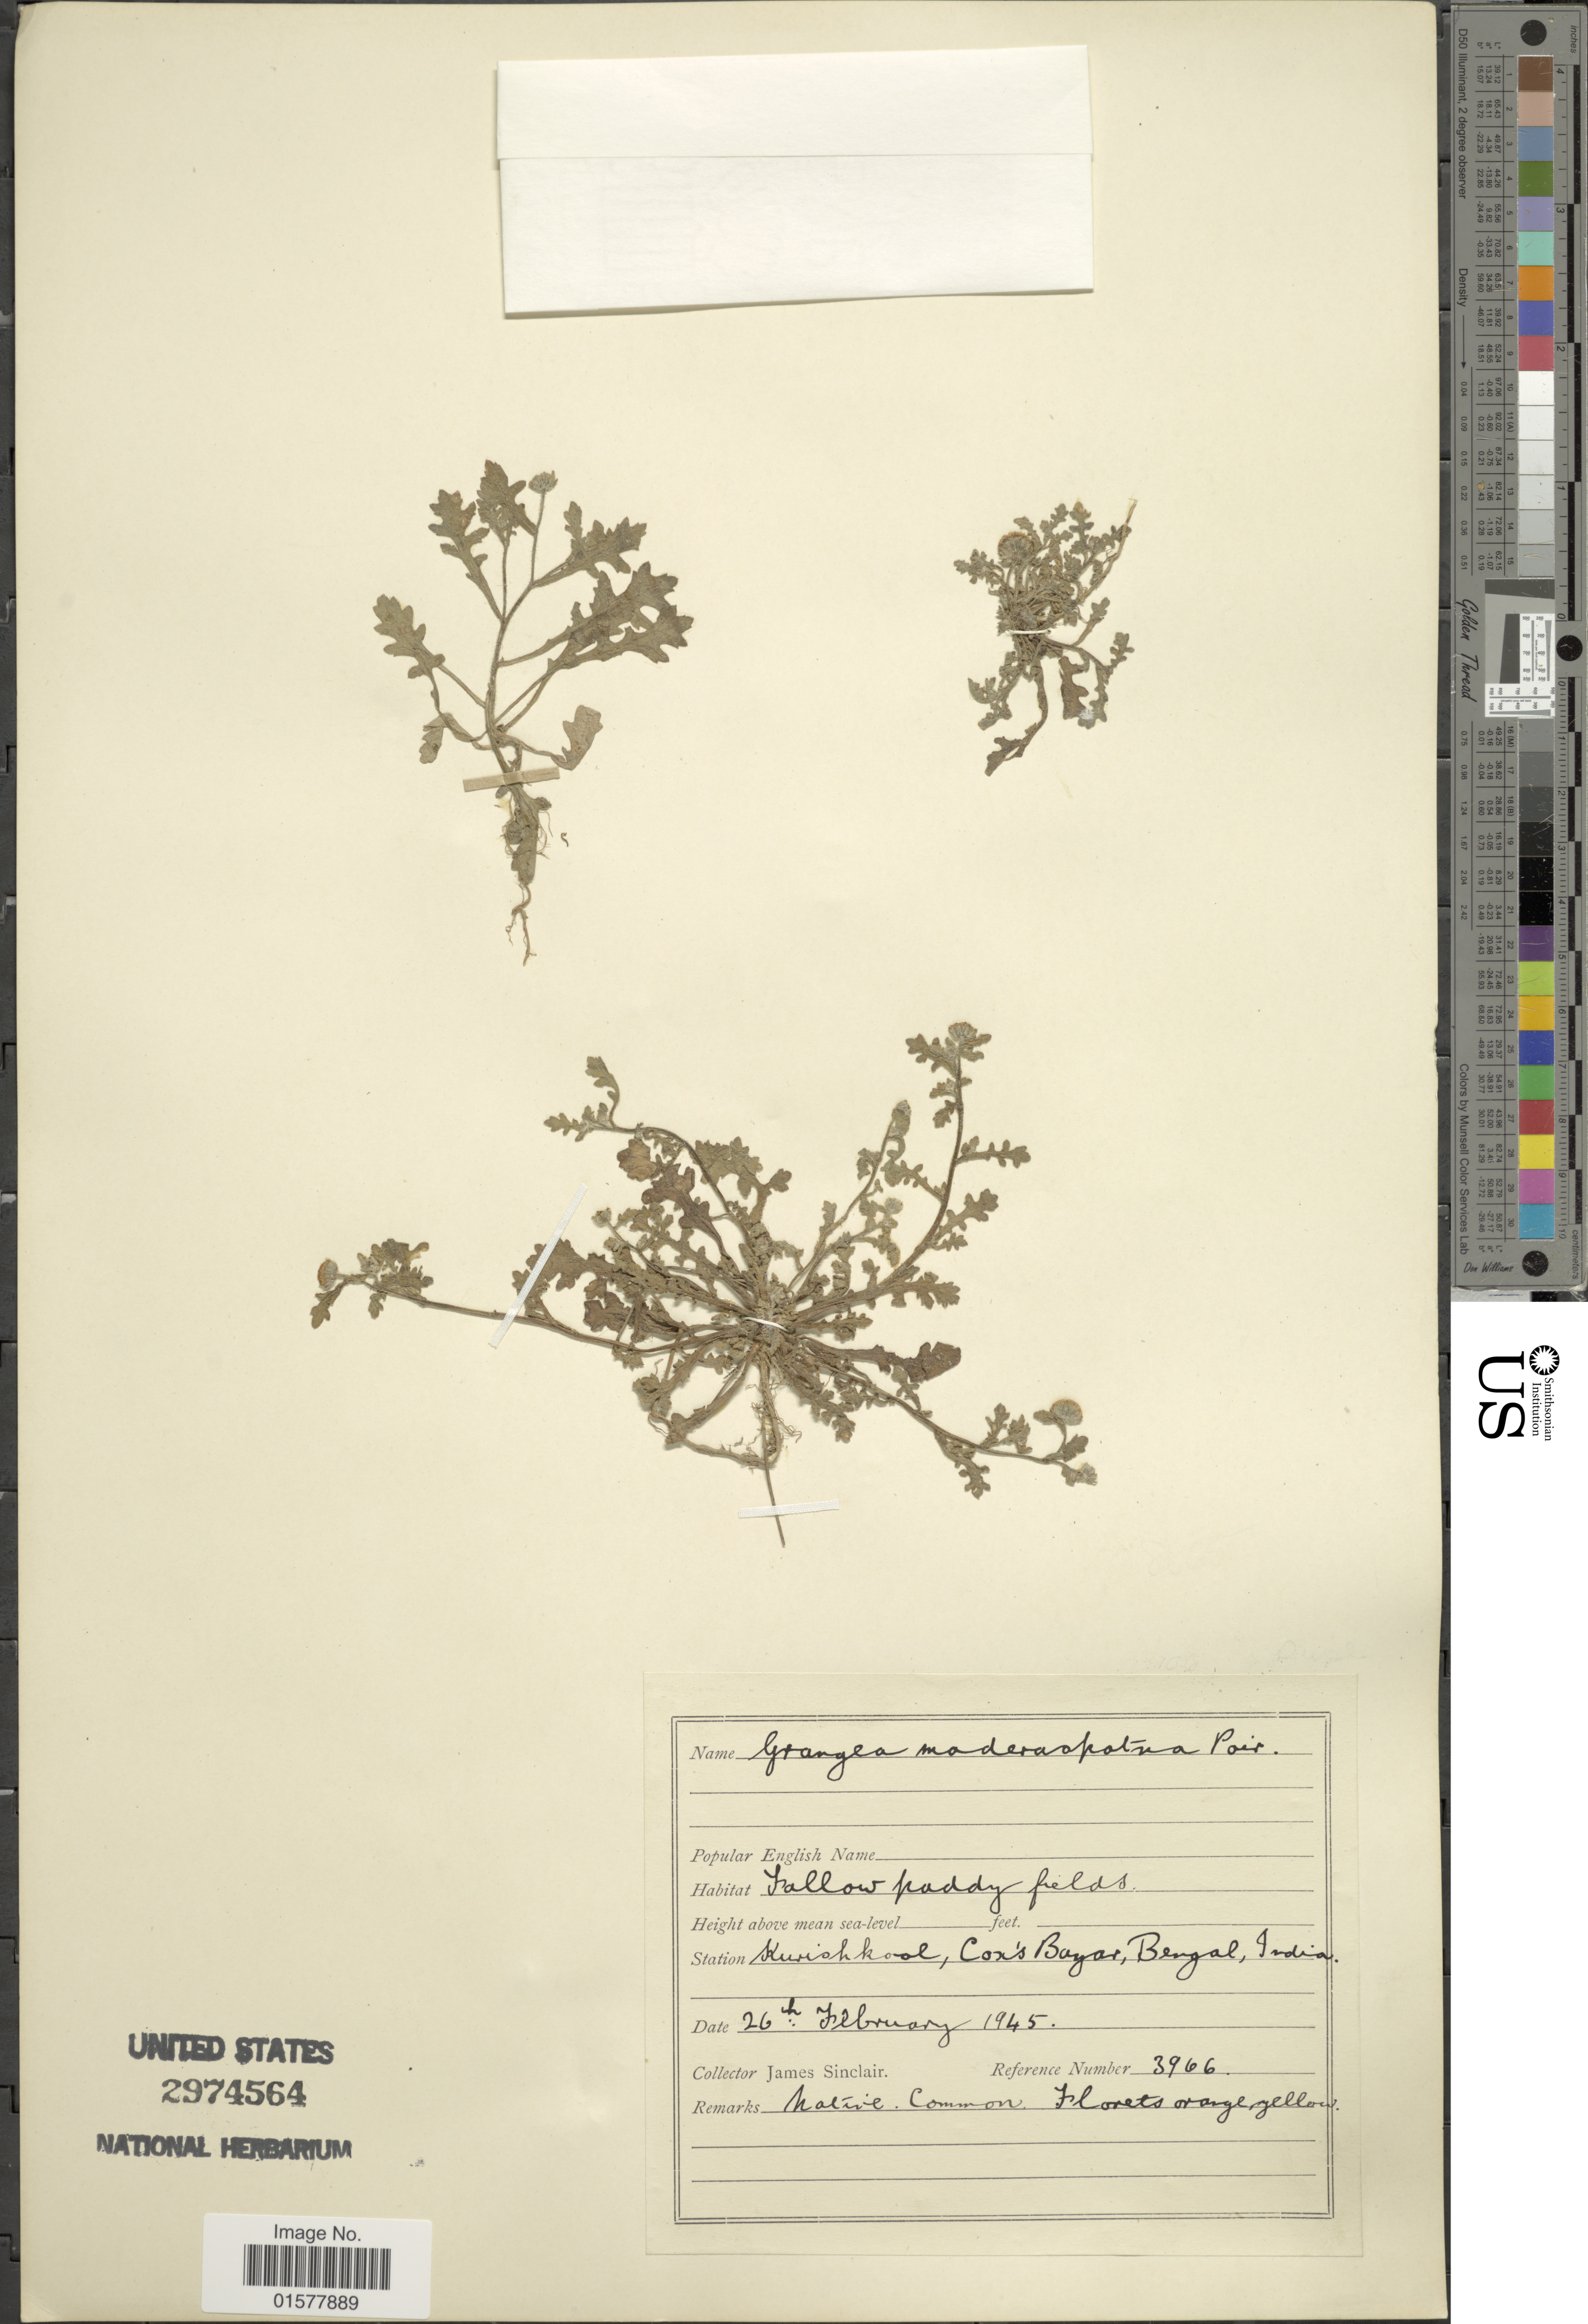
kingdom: Plantae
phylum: Tracheophyta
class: Magnoliopsida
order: Asterales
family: Asteraceae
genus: Grangea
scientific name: Grangea maderaspatana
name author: (L.) Poir.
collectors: J. Sinclair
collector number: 3966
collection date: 1945-02-26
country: Bangladesh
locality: Kurishkool, Cox's Bazar, Bengal, India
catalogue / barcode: US 2974564